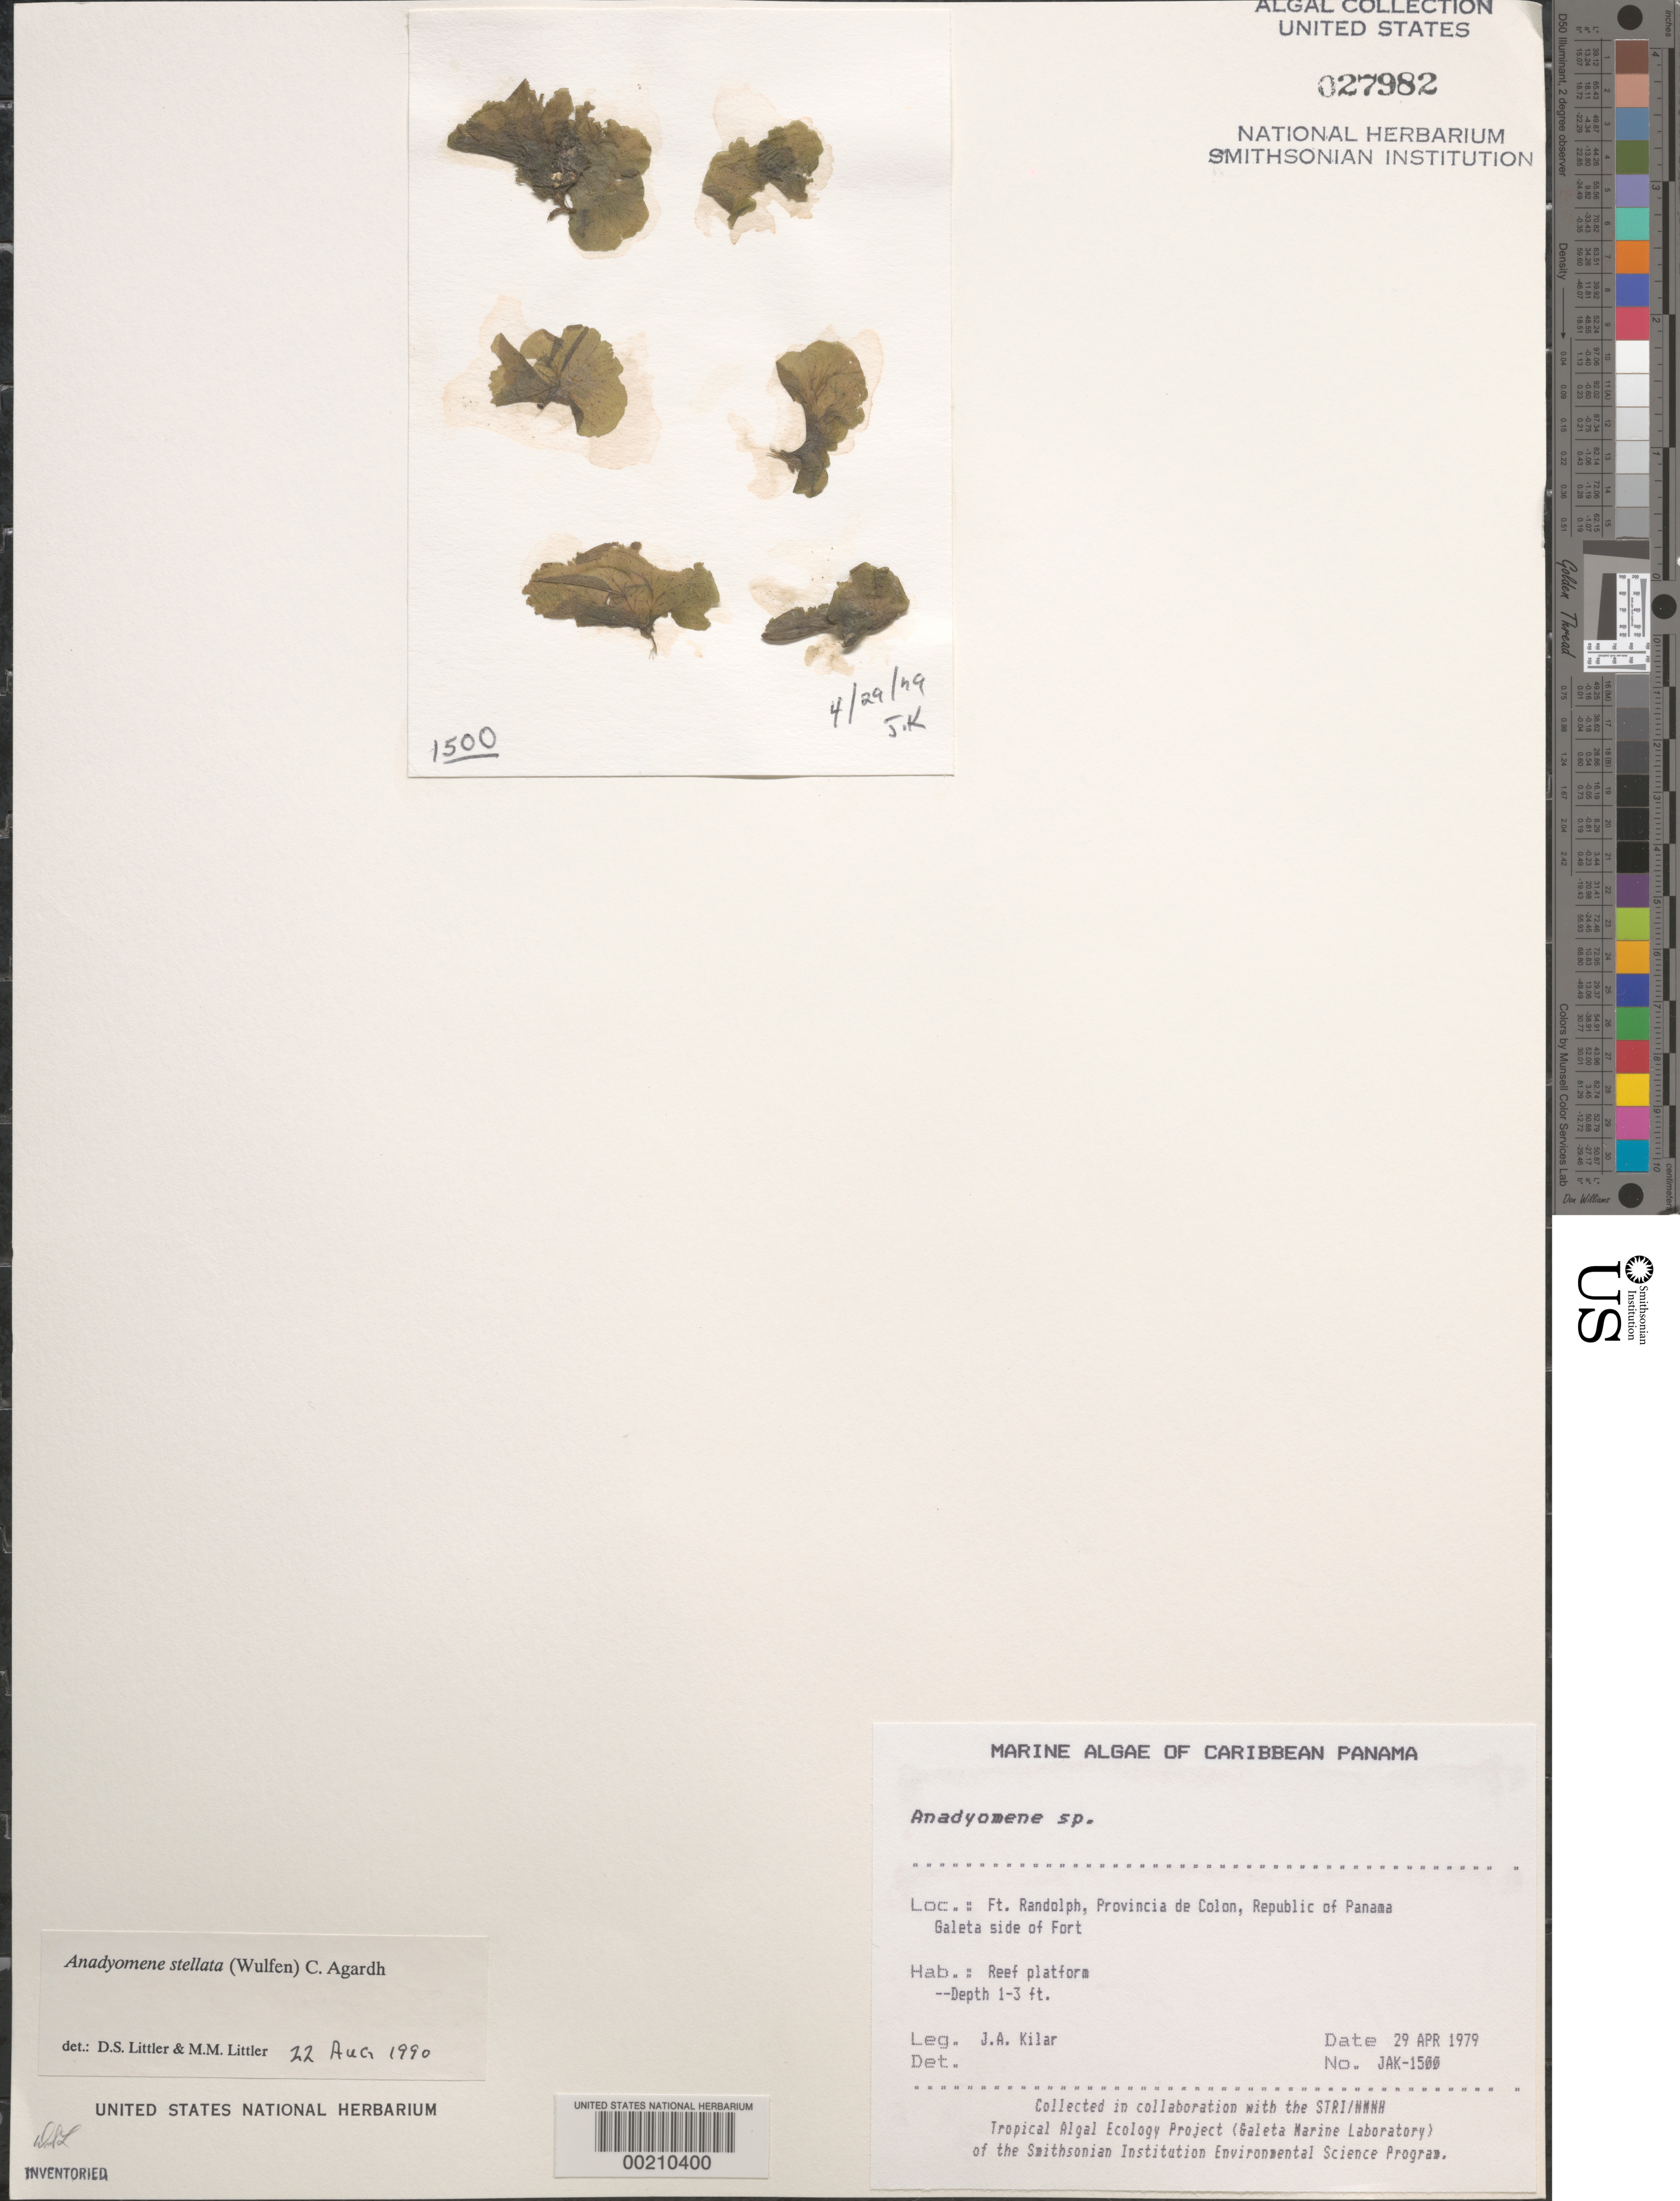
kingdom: Plantae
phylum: Chlorophyta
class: Ulvophyceae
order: Cladophorales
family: Anadyomenaceae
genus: Anadyomene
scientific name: Anadyomene stellata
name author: (Wulfen) C. Agardh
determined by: Littler, D. S.; Littler, M. M.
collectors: J. A. Kilar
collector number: JAK-1500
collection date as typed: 29 Apr 1979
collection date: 1979-04-29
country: Panama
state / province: Colón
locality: Fort Randolph, Galeta side of fort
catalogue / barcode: US 27982